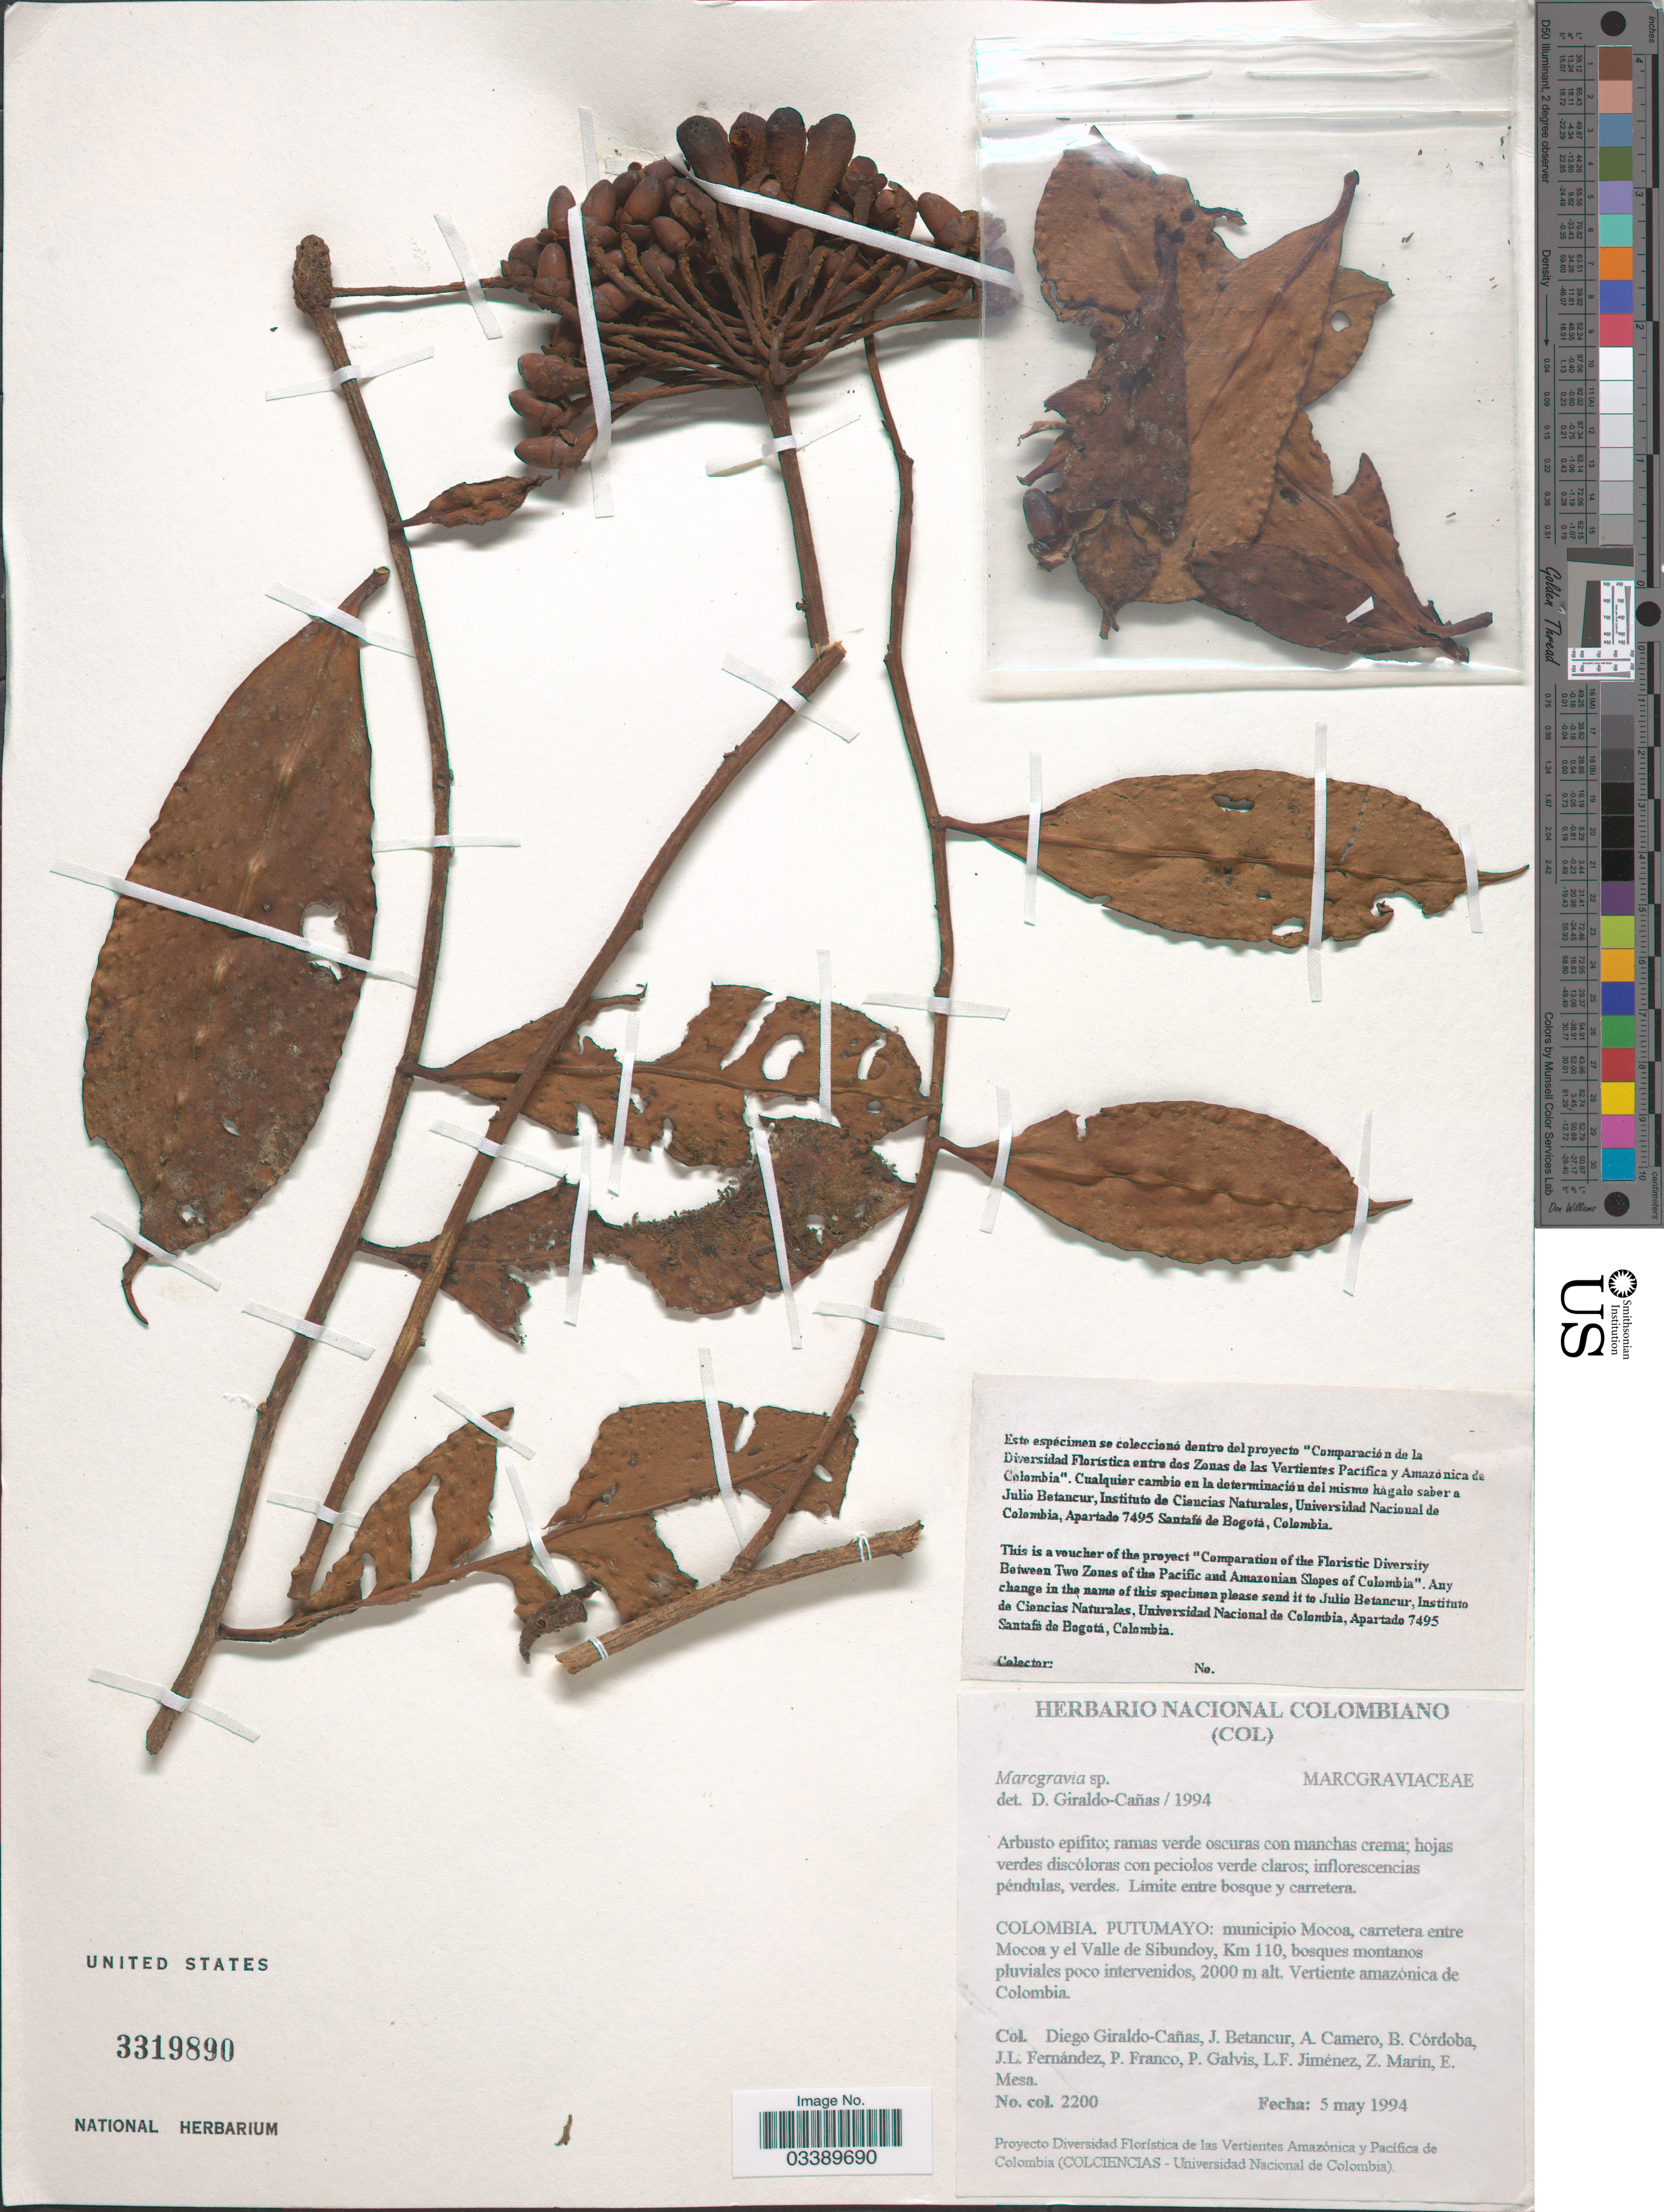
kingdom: Plantae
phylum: Tracheophyta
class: Magnoliopsida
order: Ericales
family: Marcgraviaceae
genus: Marcgravia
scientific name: Marcgravia sp.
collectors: D. Giraldo-Cañas, J. Betancur, A. A. Camero, B. Córdoba & et al.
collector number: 2200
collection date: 1994-05-05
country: Colombia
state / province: Putumayo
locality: Municipio Mocoa, carretera entre Mocoa y el Valle de Sibundoy, Km 110, bosques montanos pluviales poco intervenidos. Vertiente amazónica de Colombia.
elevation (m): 2000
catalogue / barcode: US 3319890